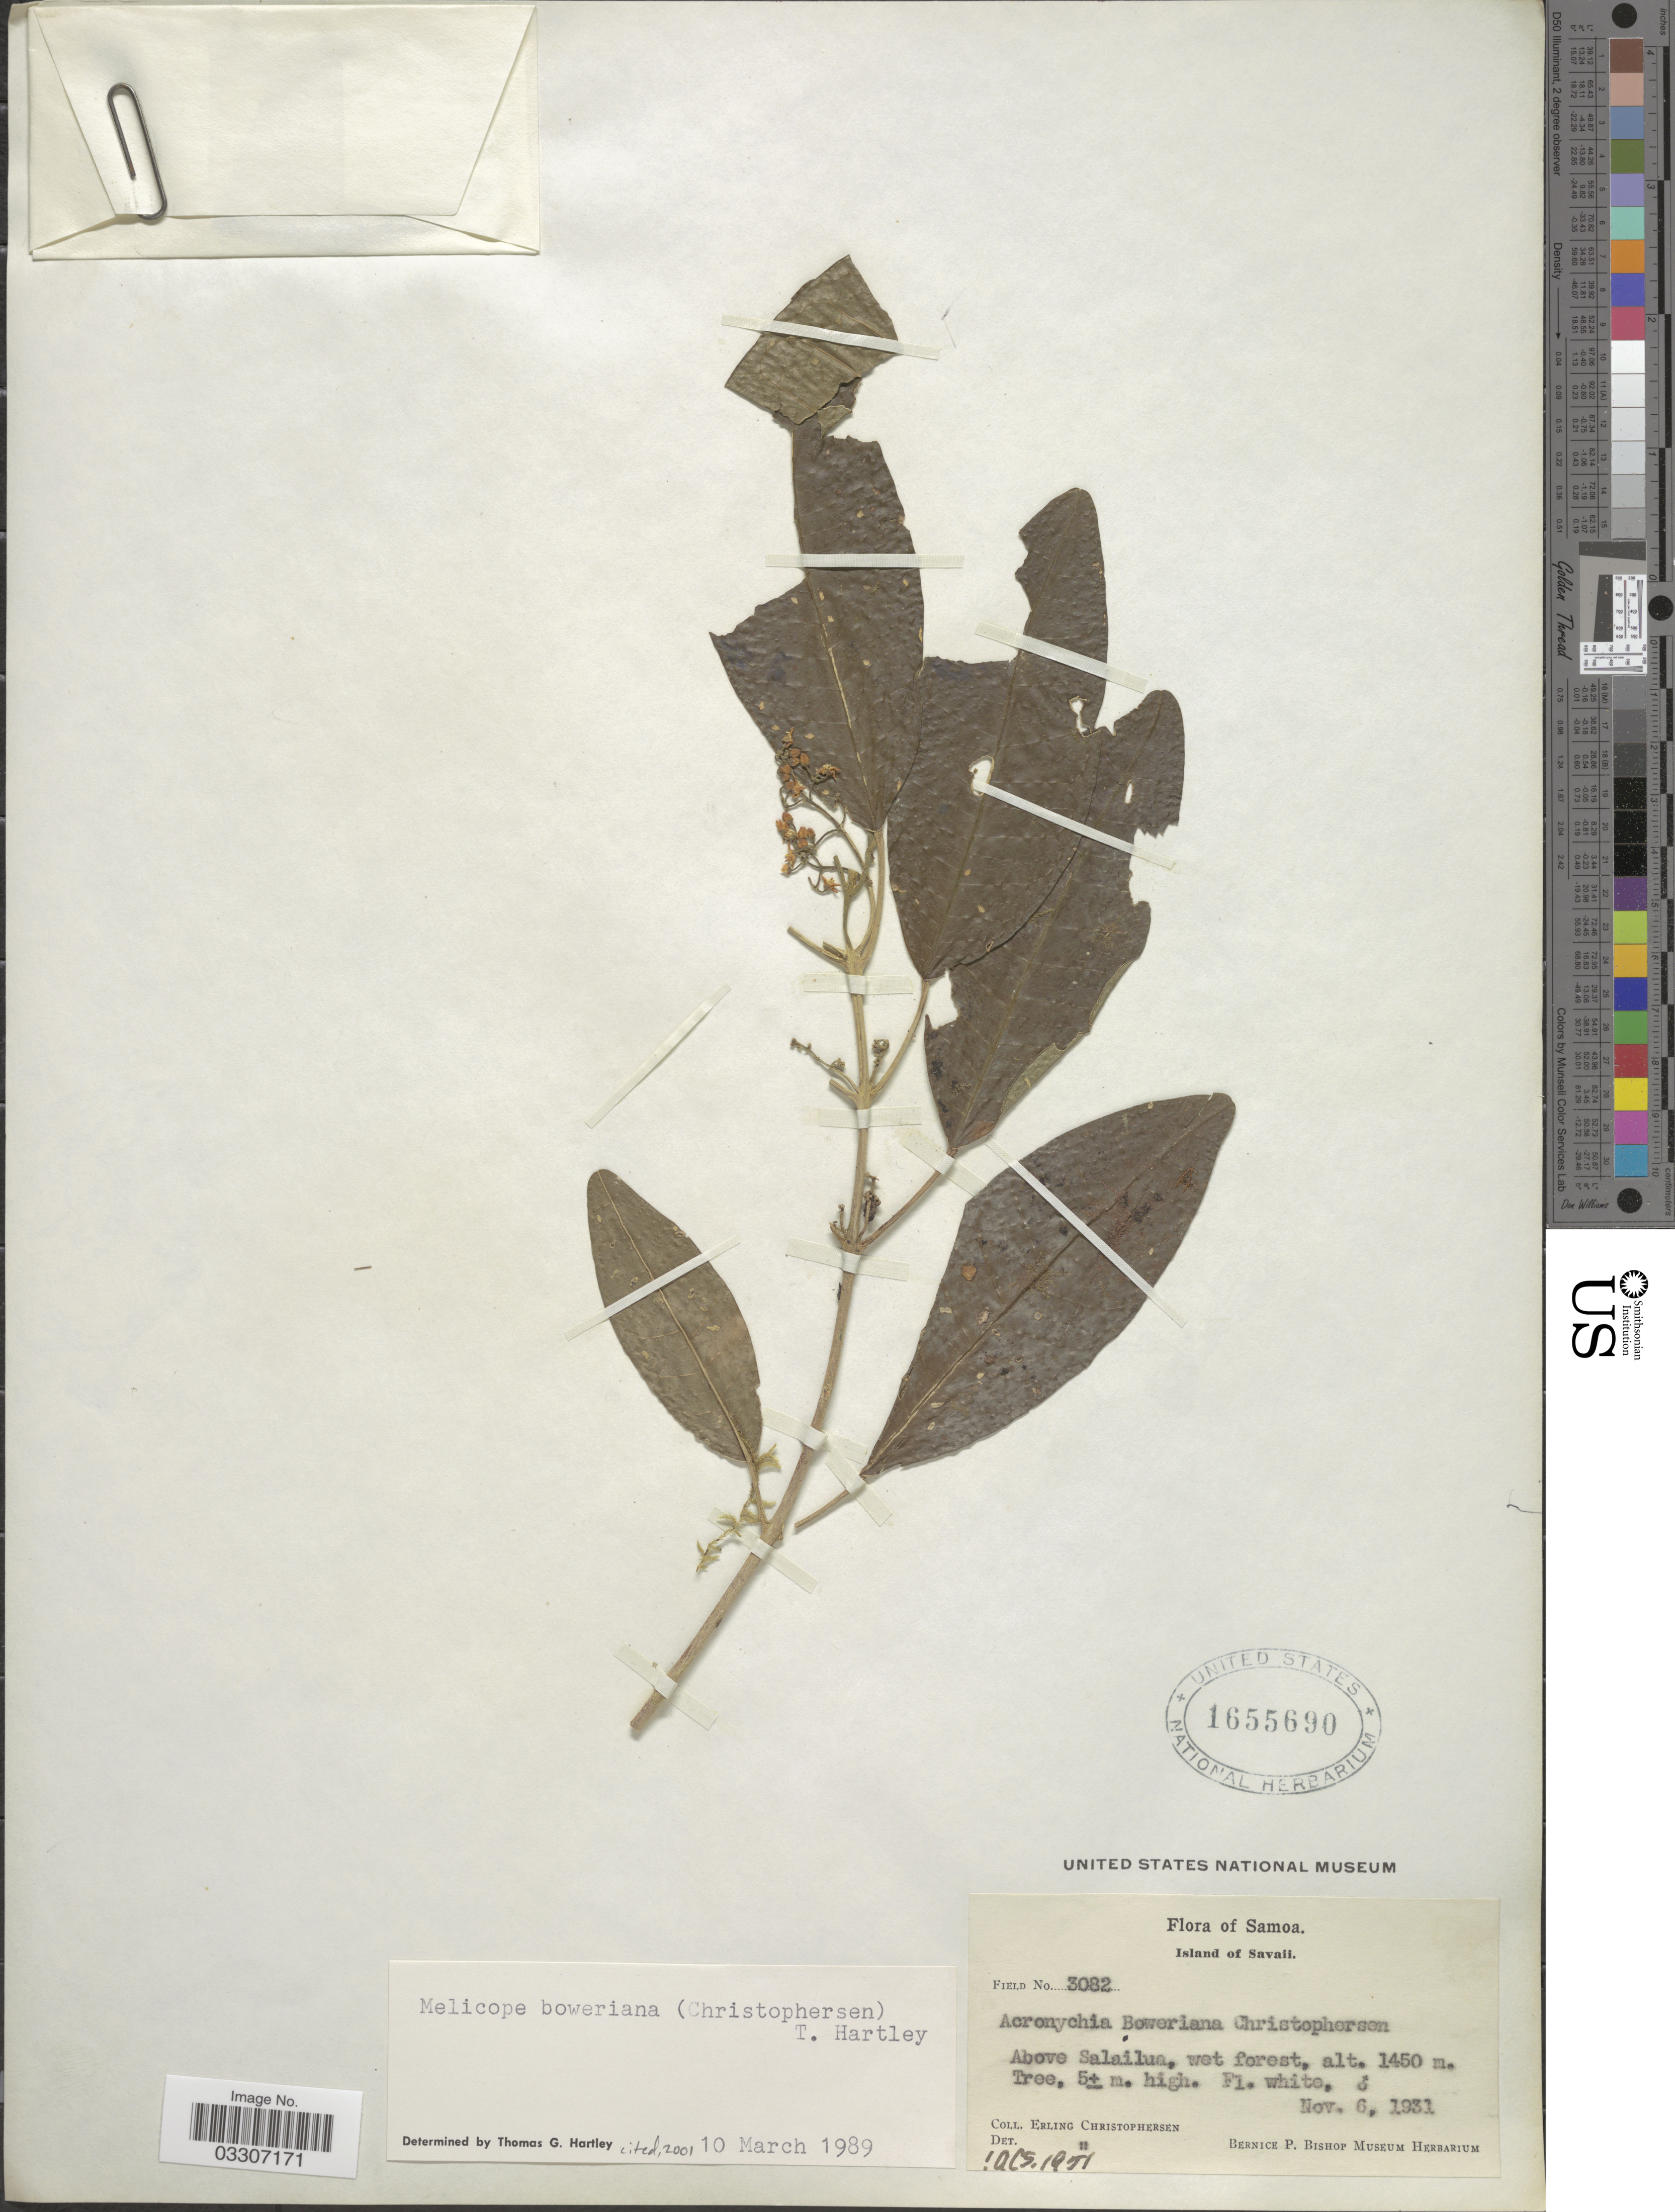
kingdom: Plantae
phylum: Tracheophyta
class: Magnoliopsida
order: Sapindales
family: Rutaceae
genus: Melicope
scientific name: Melicope boweriana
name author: (Christoph.) T.G. Hartley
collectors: E. Christophersen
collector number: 3082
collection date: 1931-11-06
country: Samoa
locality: Samoa. Island of Savaii. Above Salailua.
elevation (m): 1450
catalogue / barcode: US 1655690